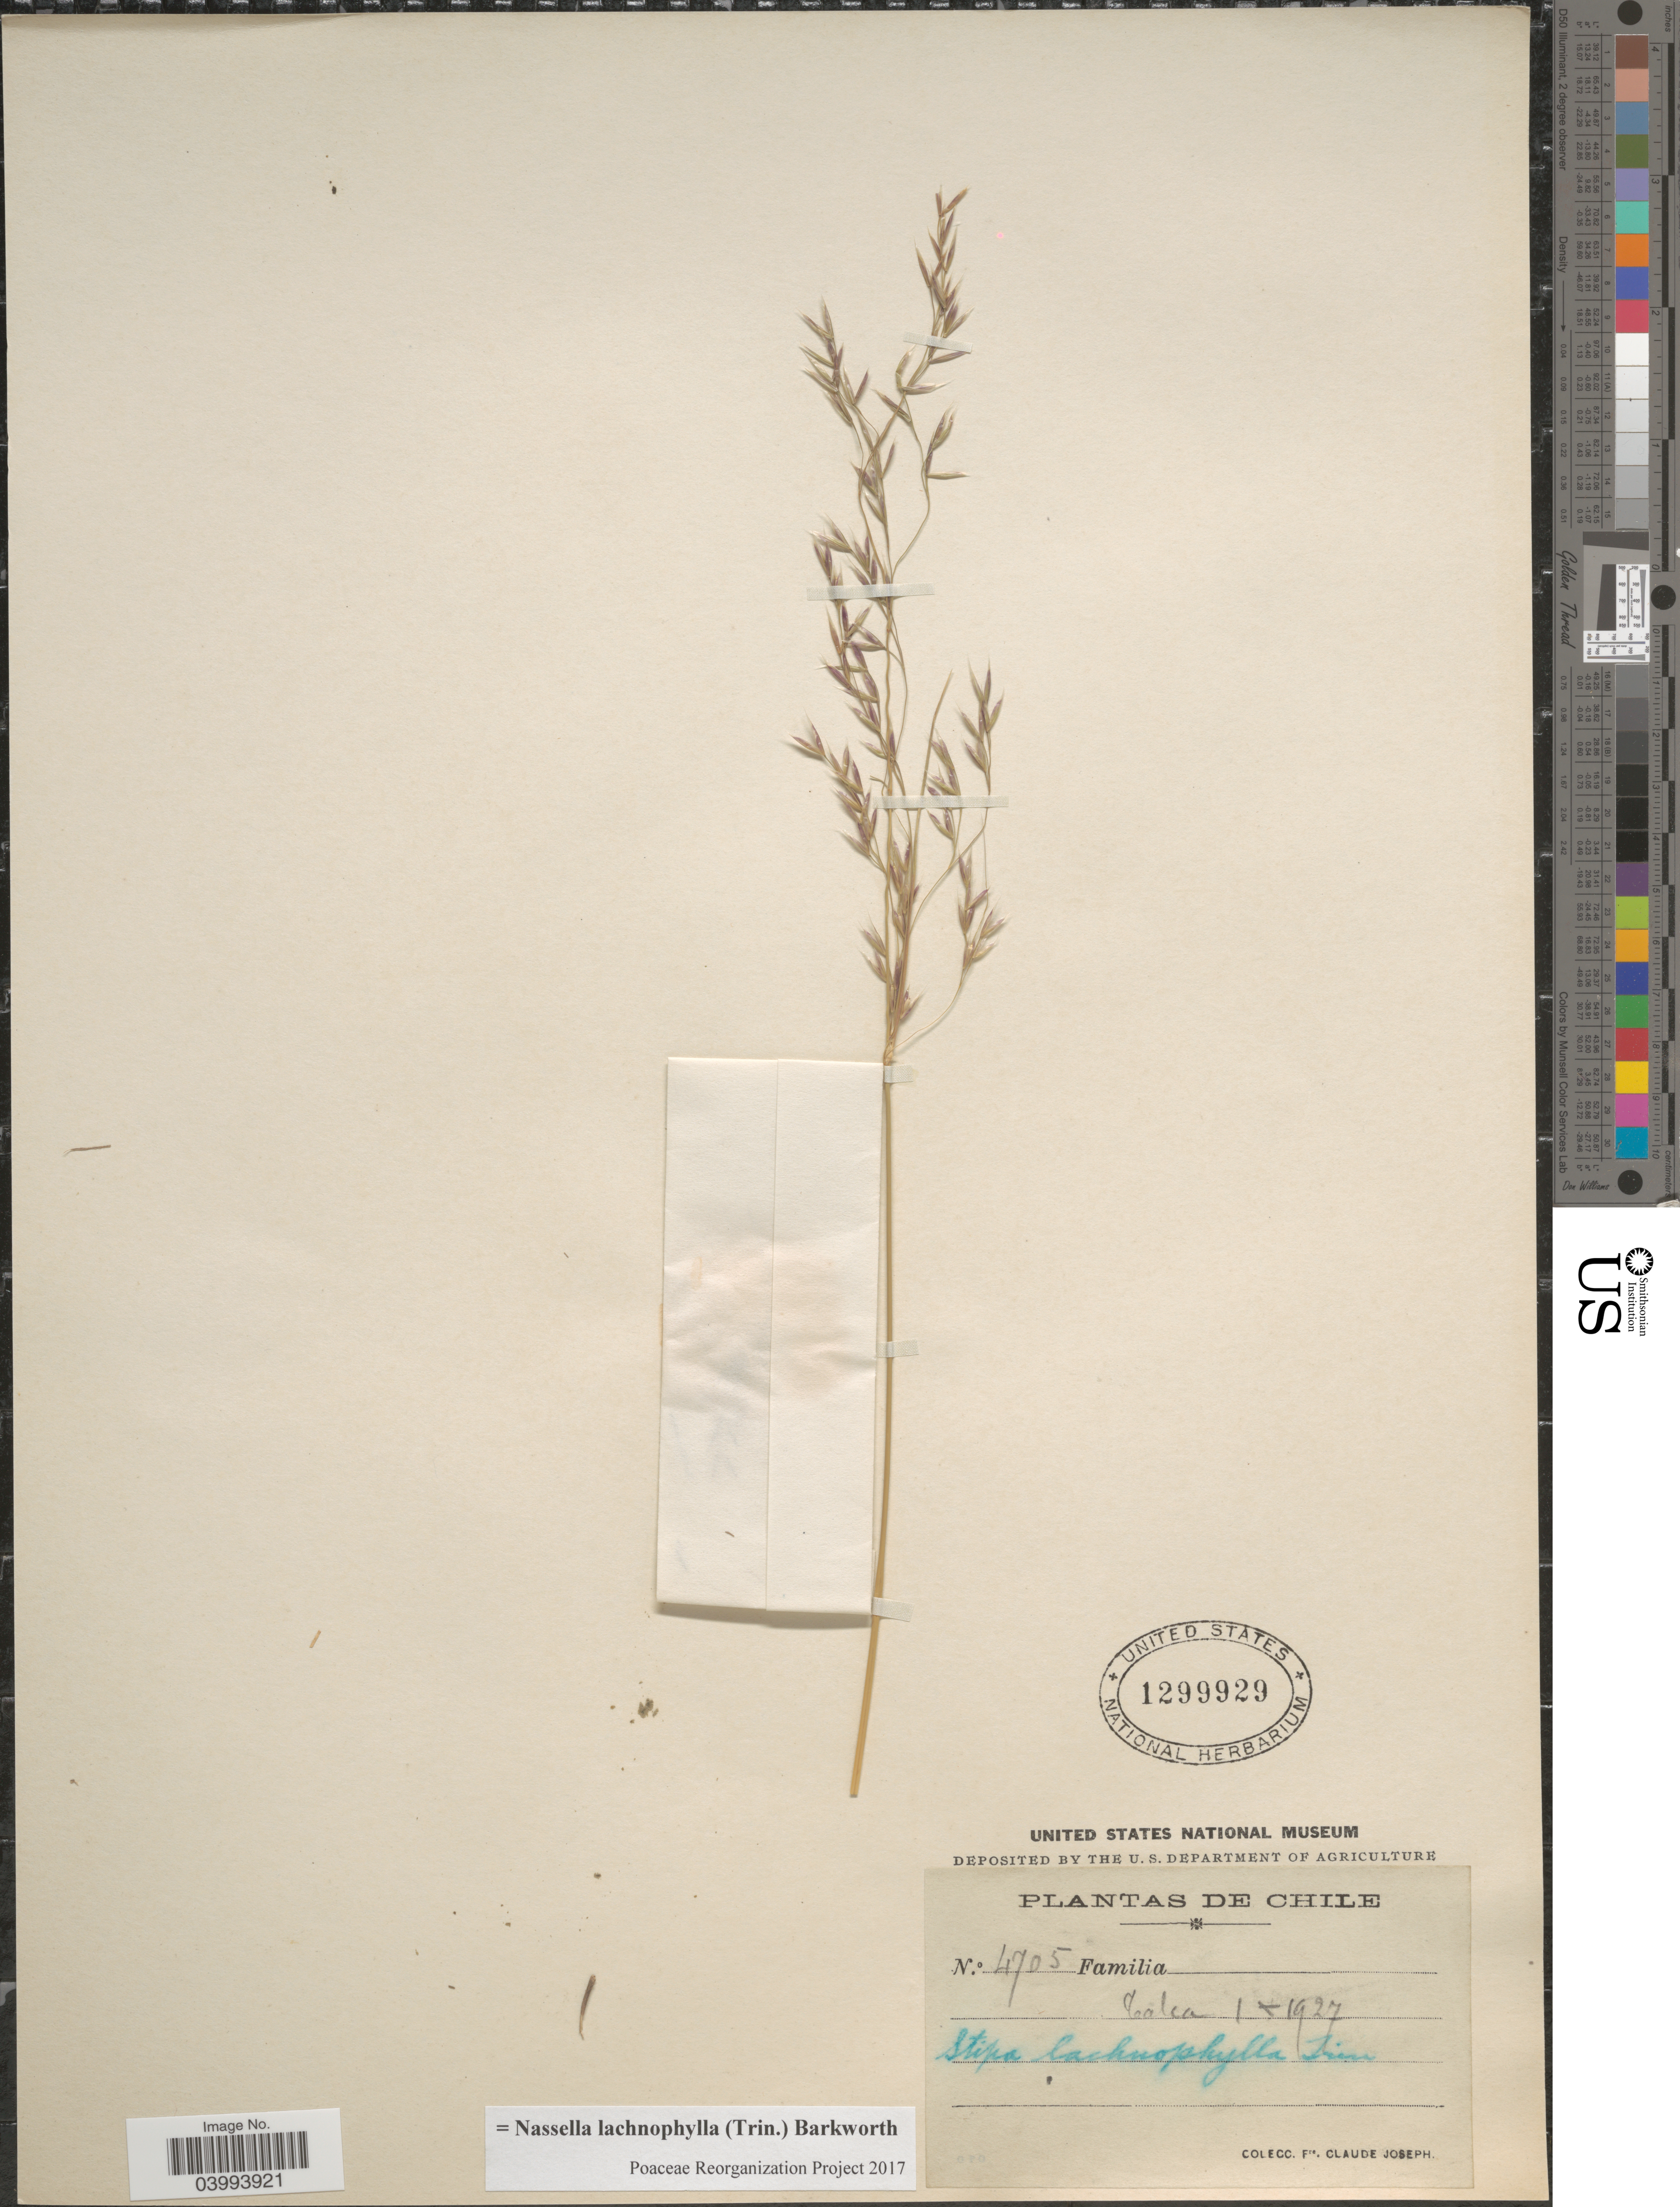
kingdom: Plantae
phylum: Tracheophyta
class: Liliopsida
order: Poales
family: Poaceae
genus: Nassella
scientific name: Nassella lachnophylla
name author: (Trin.) Barkworth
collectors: Bro. Claude-Joseph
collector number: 4705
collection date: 1927-10-01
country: Chile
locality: Talca.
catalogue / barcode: US 1299929